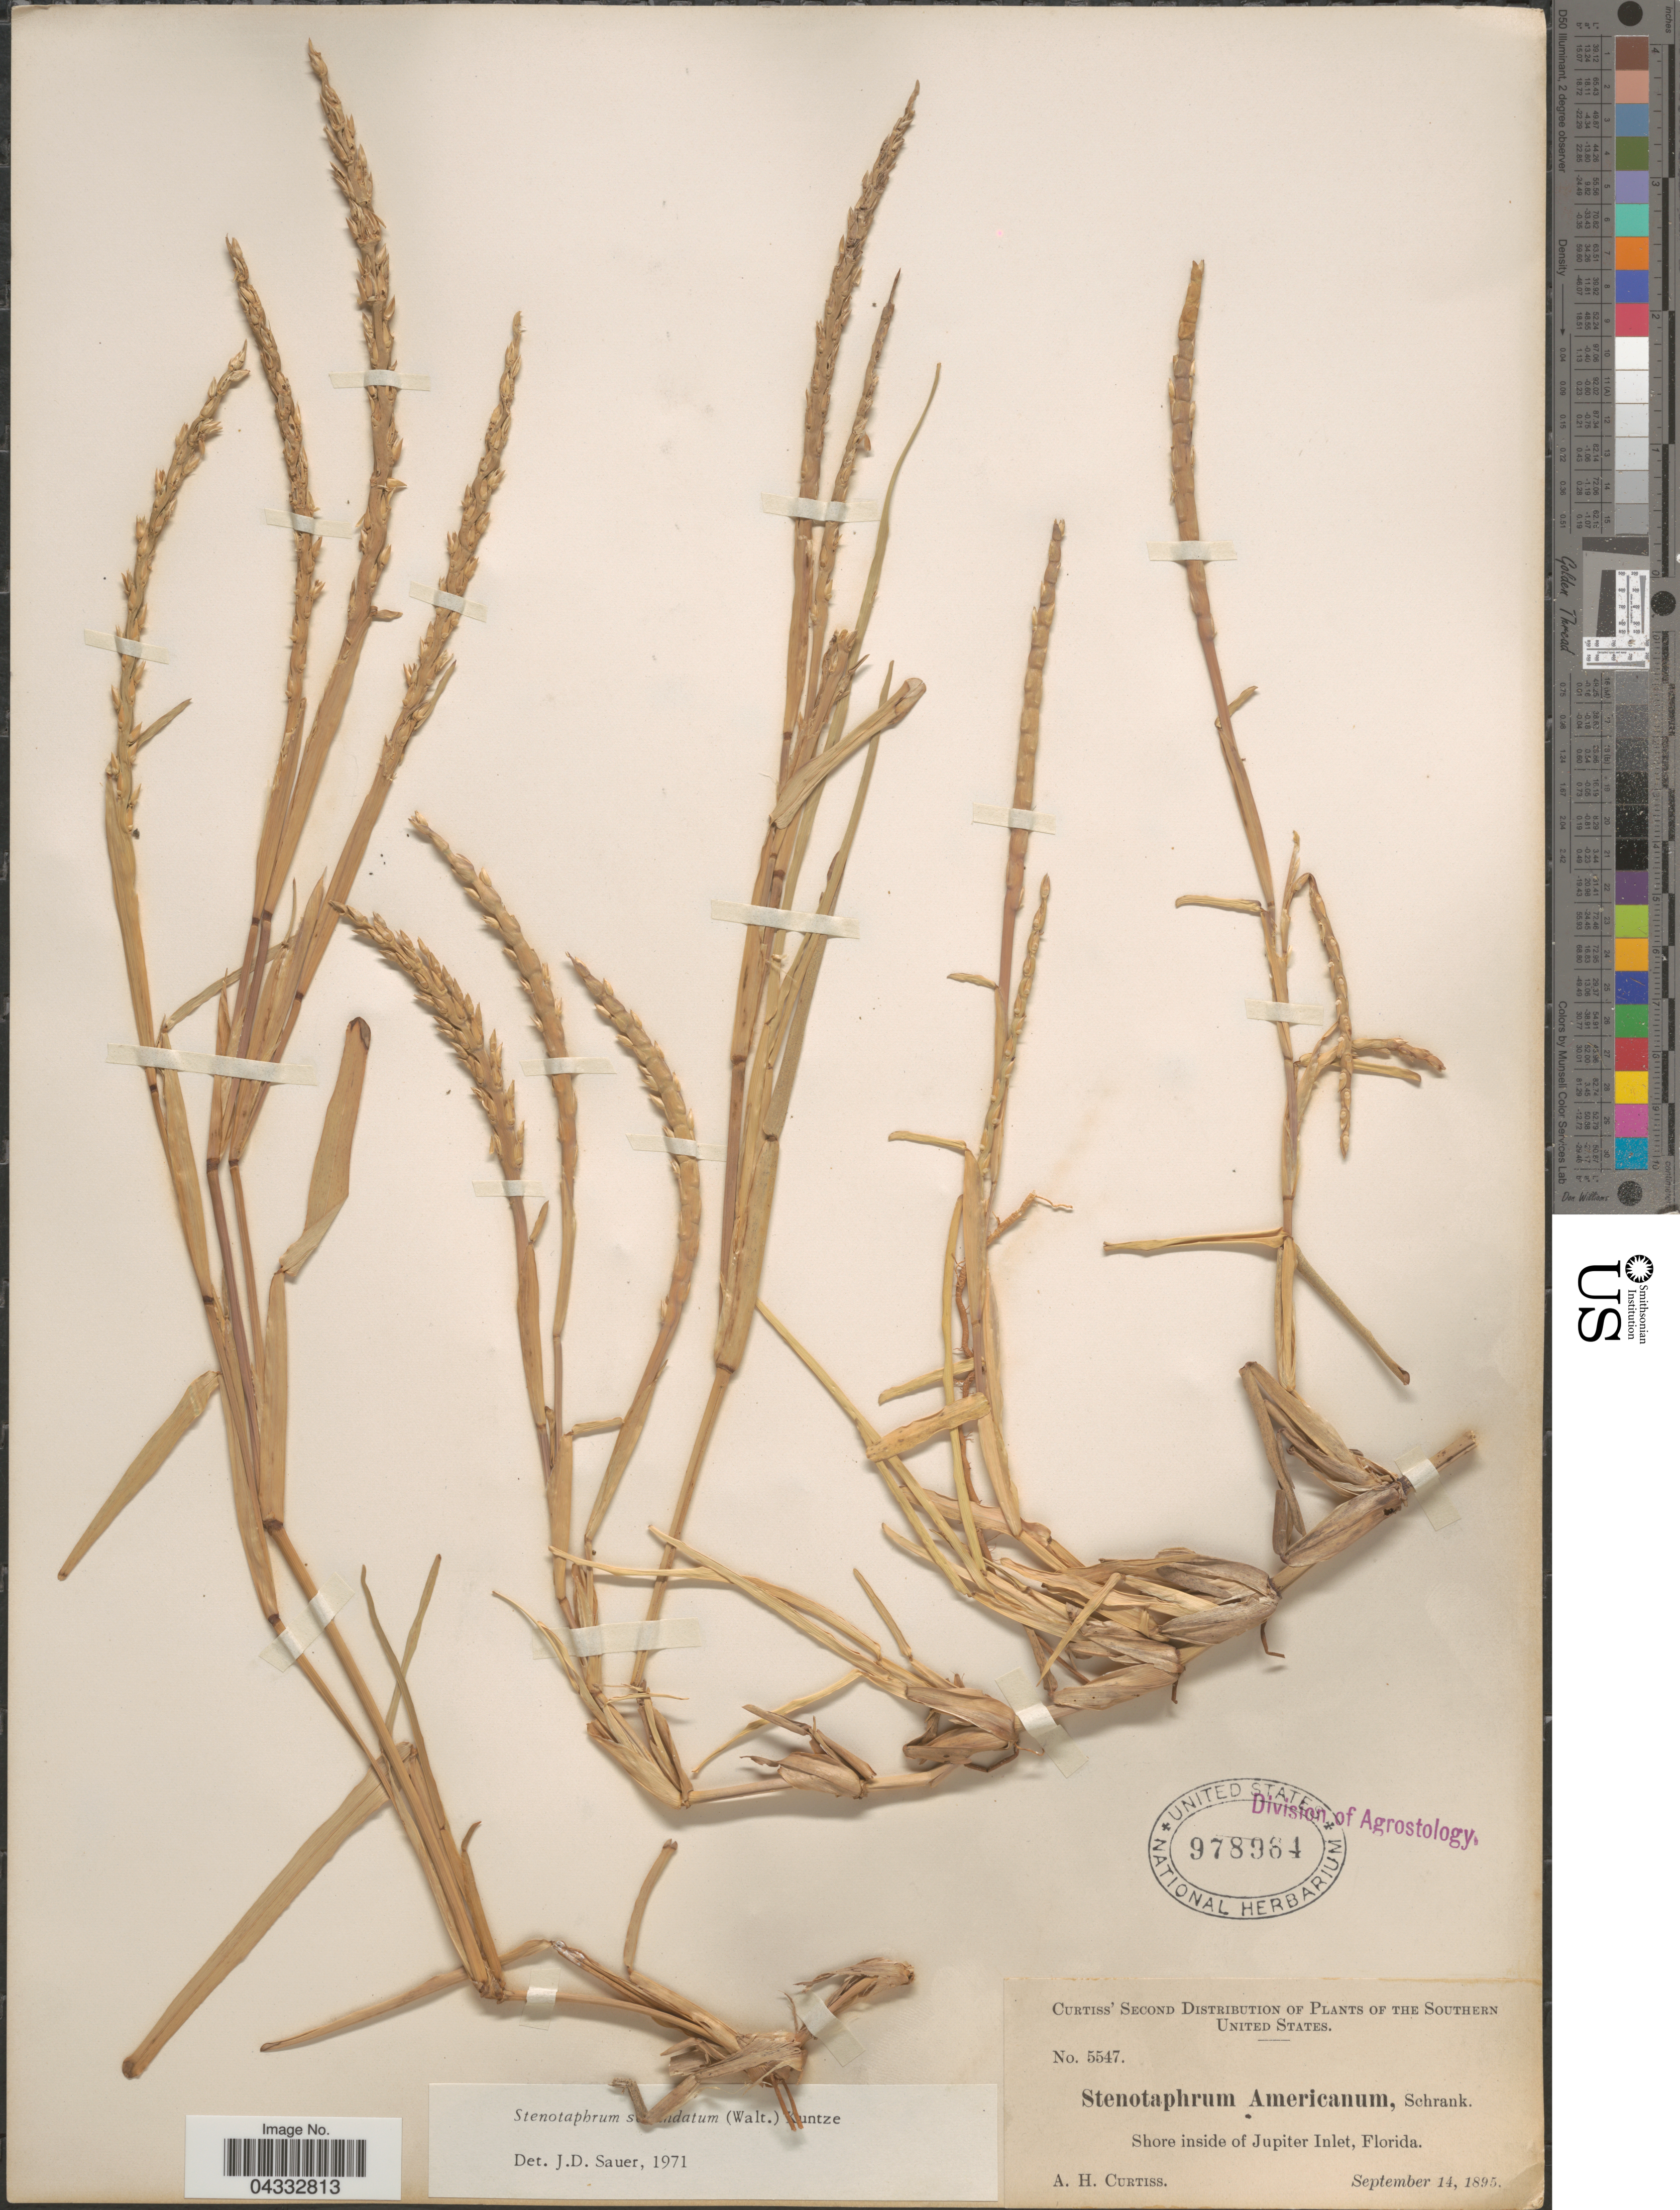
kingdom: Plantae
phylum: Tracheophyta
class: Liliopsida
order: Poales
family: Poaceae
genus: Stenotaphrum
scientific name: Stenotaphrum secundatum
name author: (Walter) Kuntze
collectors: A. H. Curtiss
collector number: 5547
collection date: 1895-09-14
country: United States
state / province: Florida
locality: The Southern United States. Shore inside of Jupiter Inlet.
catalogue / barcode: US 978964